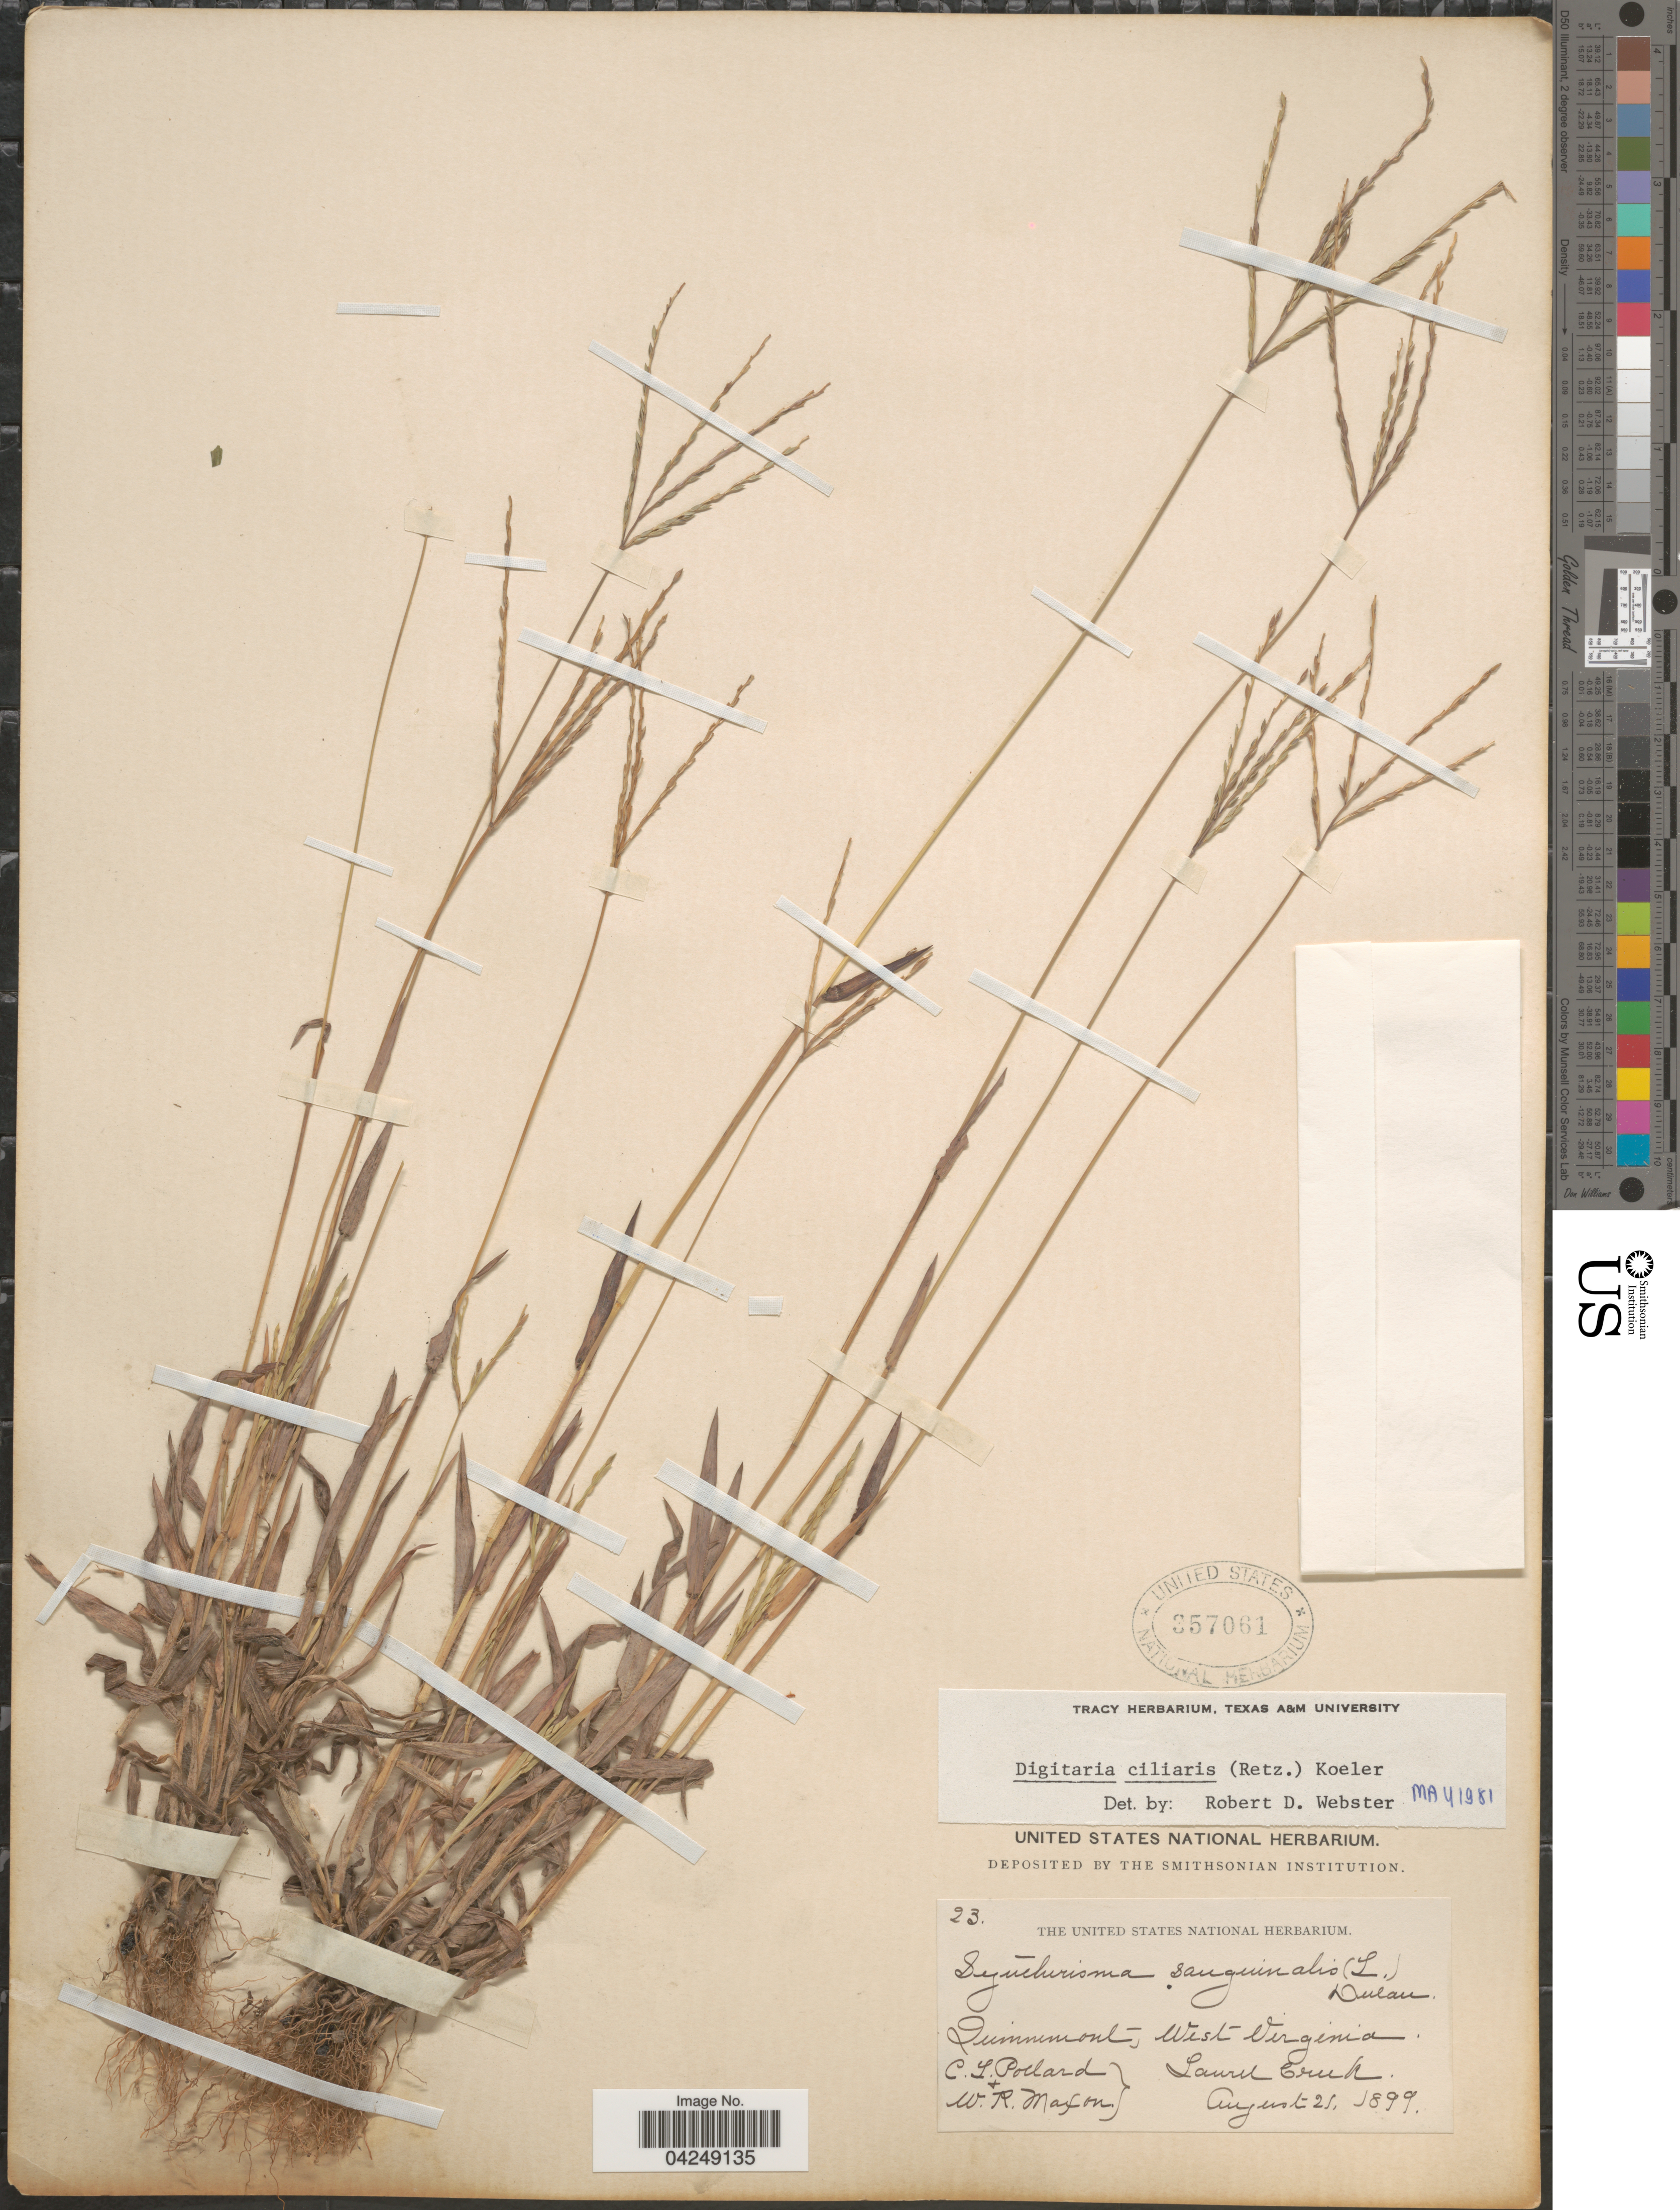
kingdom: Plantae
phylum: Tracheophyta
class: Liliopsida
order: Poales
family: Poaceae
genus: Digitaria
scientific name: Digitaria ciliaris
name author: (Retz.) Koeler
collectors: C. L. Pollard & W. R. Maxon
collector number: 23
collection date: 1899-08-21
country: United States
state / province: West Virginia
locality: Quinnimont. Laurel Creek.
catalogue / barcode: US 357061